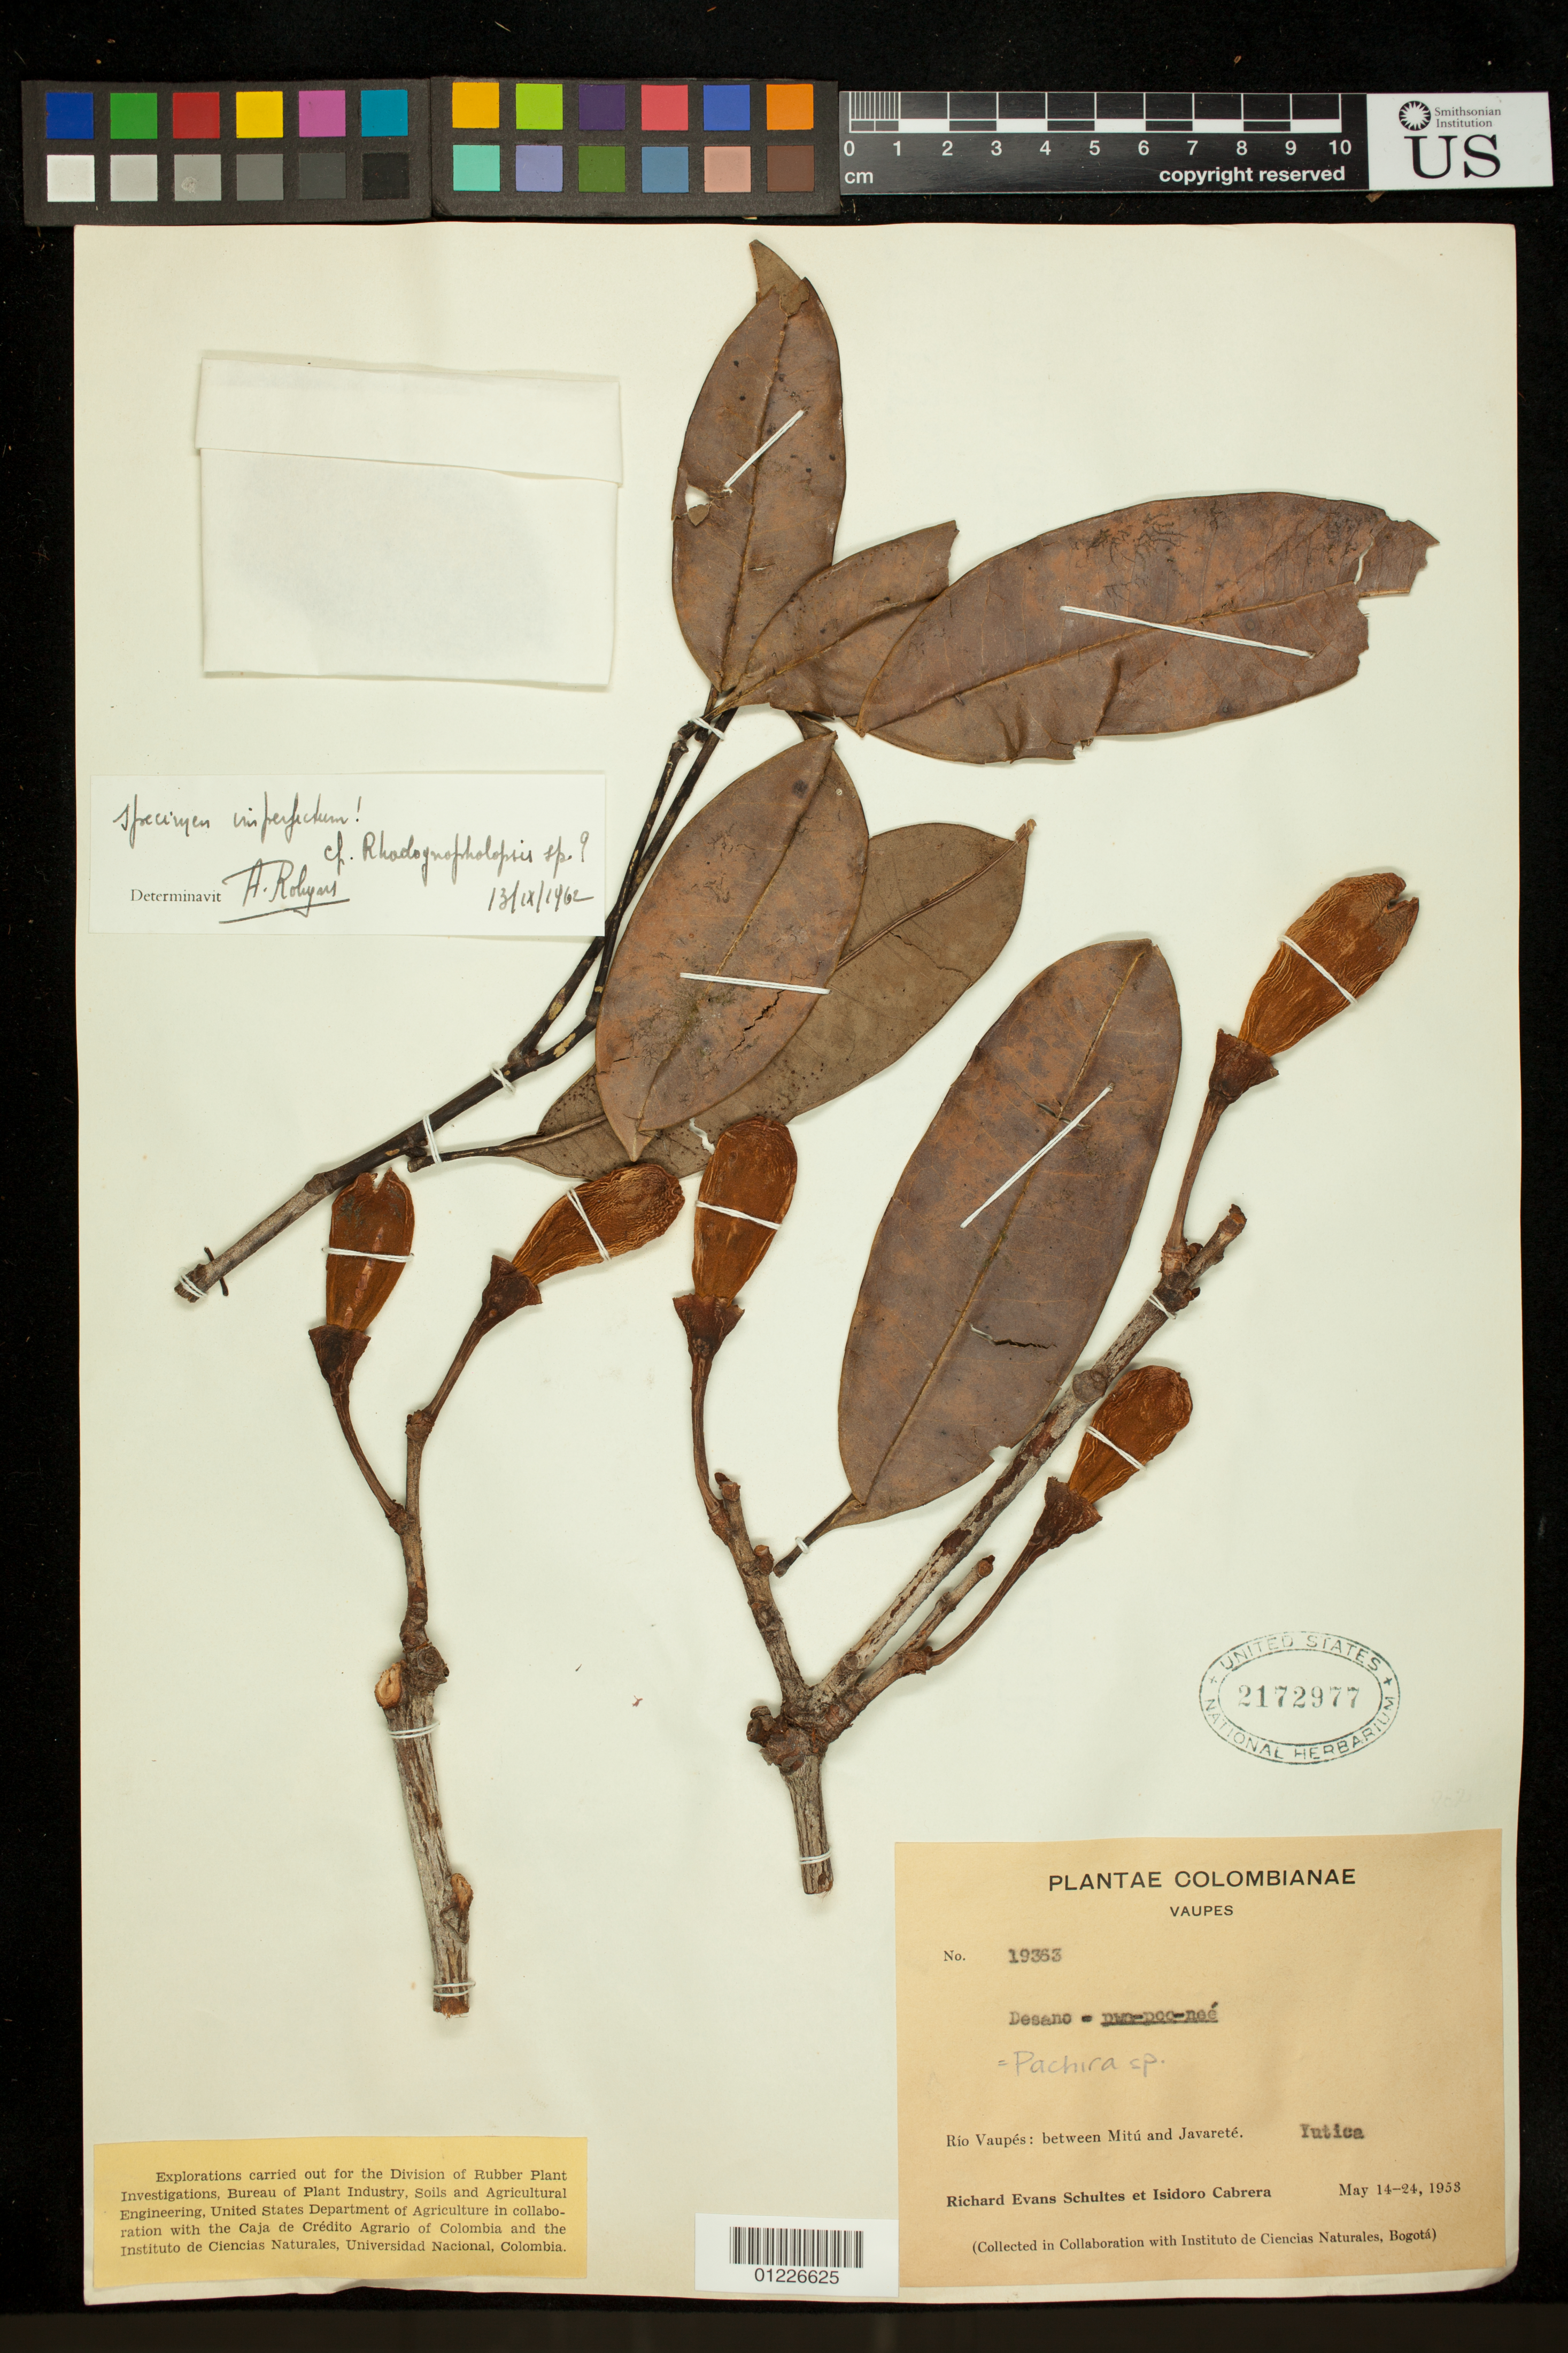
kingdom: Plantae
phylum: Tracheophyta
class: Magnoliopsida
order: Malvales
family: Malvaceae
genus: Pachira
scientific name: Pachira sp.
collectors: R. E. Schultes & I. Cabrera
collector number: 19363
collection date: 1953-05-14/1953-05-24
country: Colombia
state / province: Vaupés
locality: Rio Vaupes: between Mitu and Javarete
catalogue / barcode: US 2172977